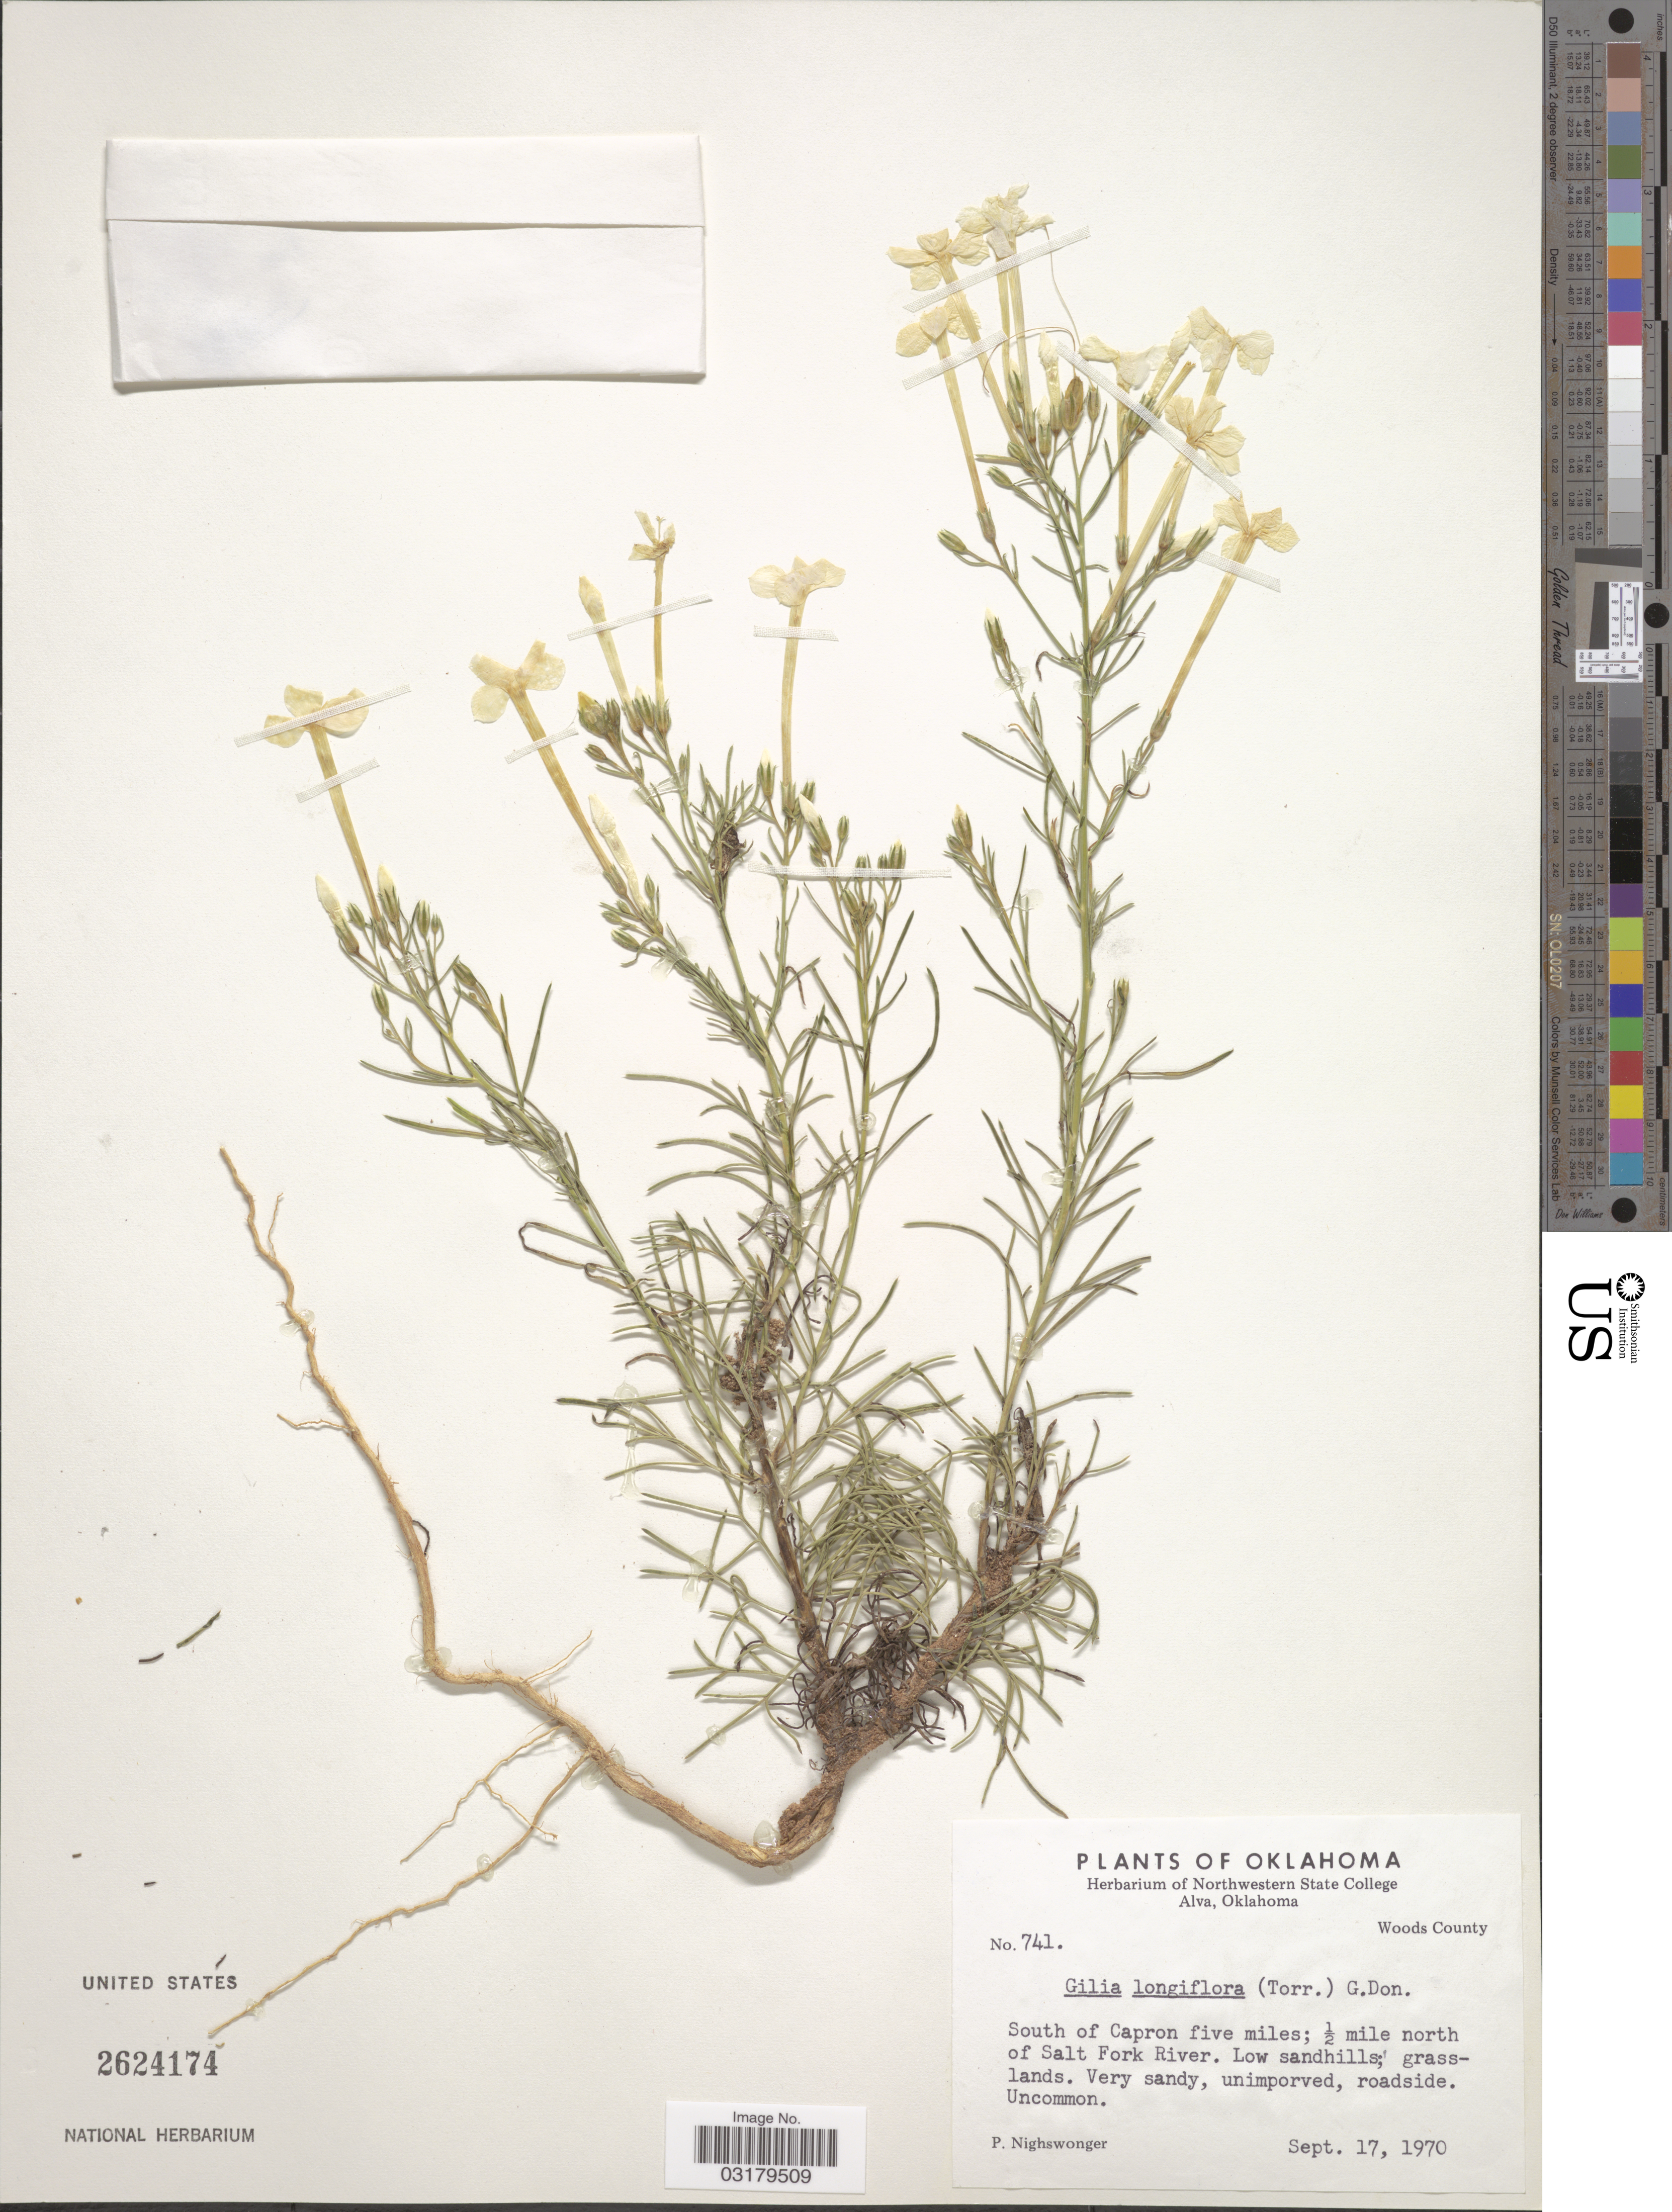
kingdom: Plantae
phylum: Tracheophyta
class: Magnoliopsida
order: Ericales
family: Polemoniaceae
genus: Ipomopsis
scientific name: Ipomopsis longiflora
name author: (Torr.) V.E. Grant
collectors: P. Nighswonger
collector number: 741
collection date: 1970-09-17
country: United States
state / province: Oklahoma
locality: Woods County. South of Capron five miles; ½ mile north of Salt Fork River.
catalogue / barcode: US 2624174